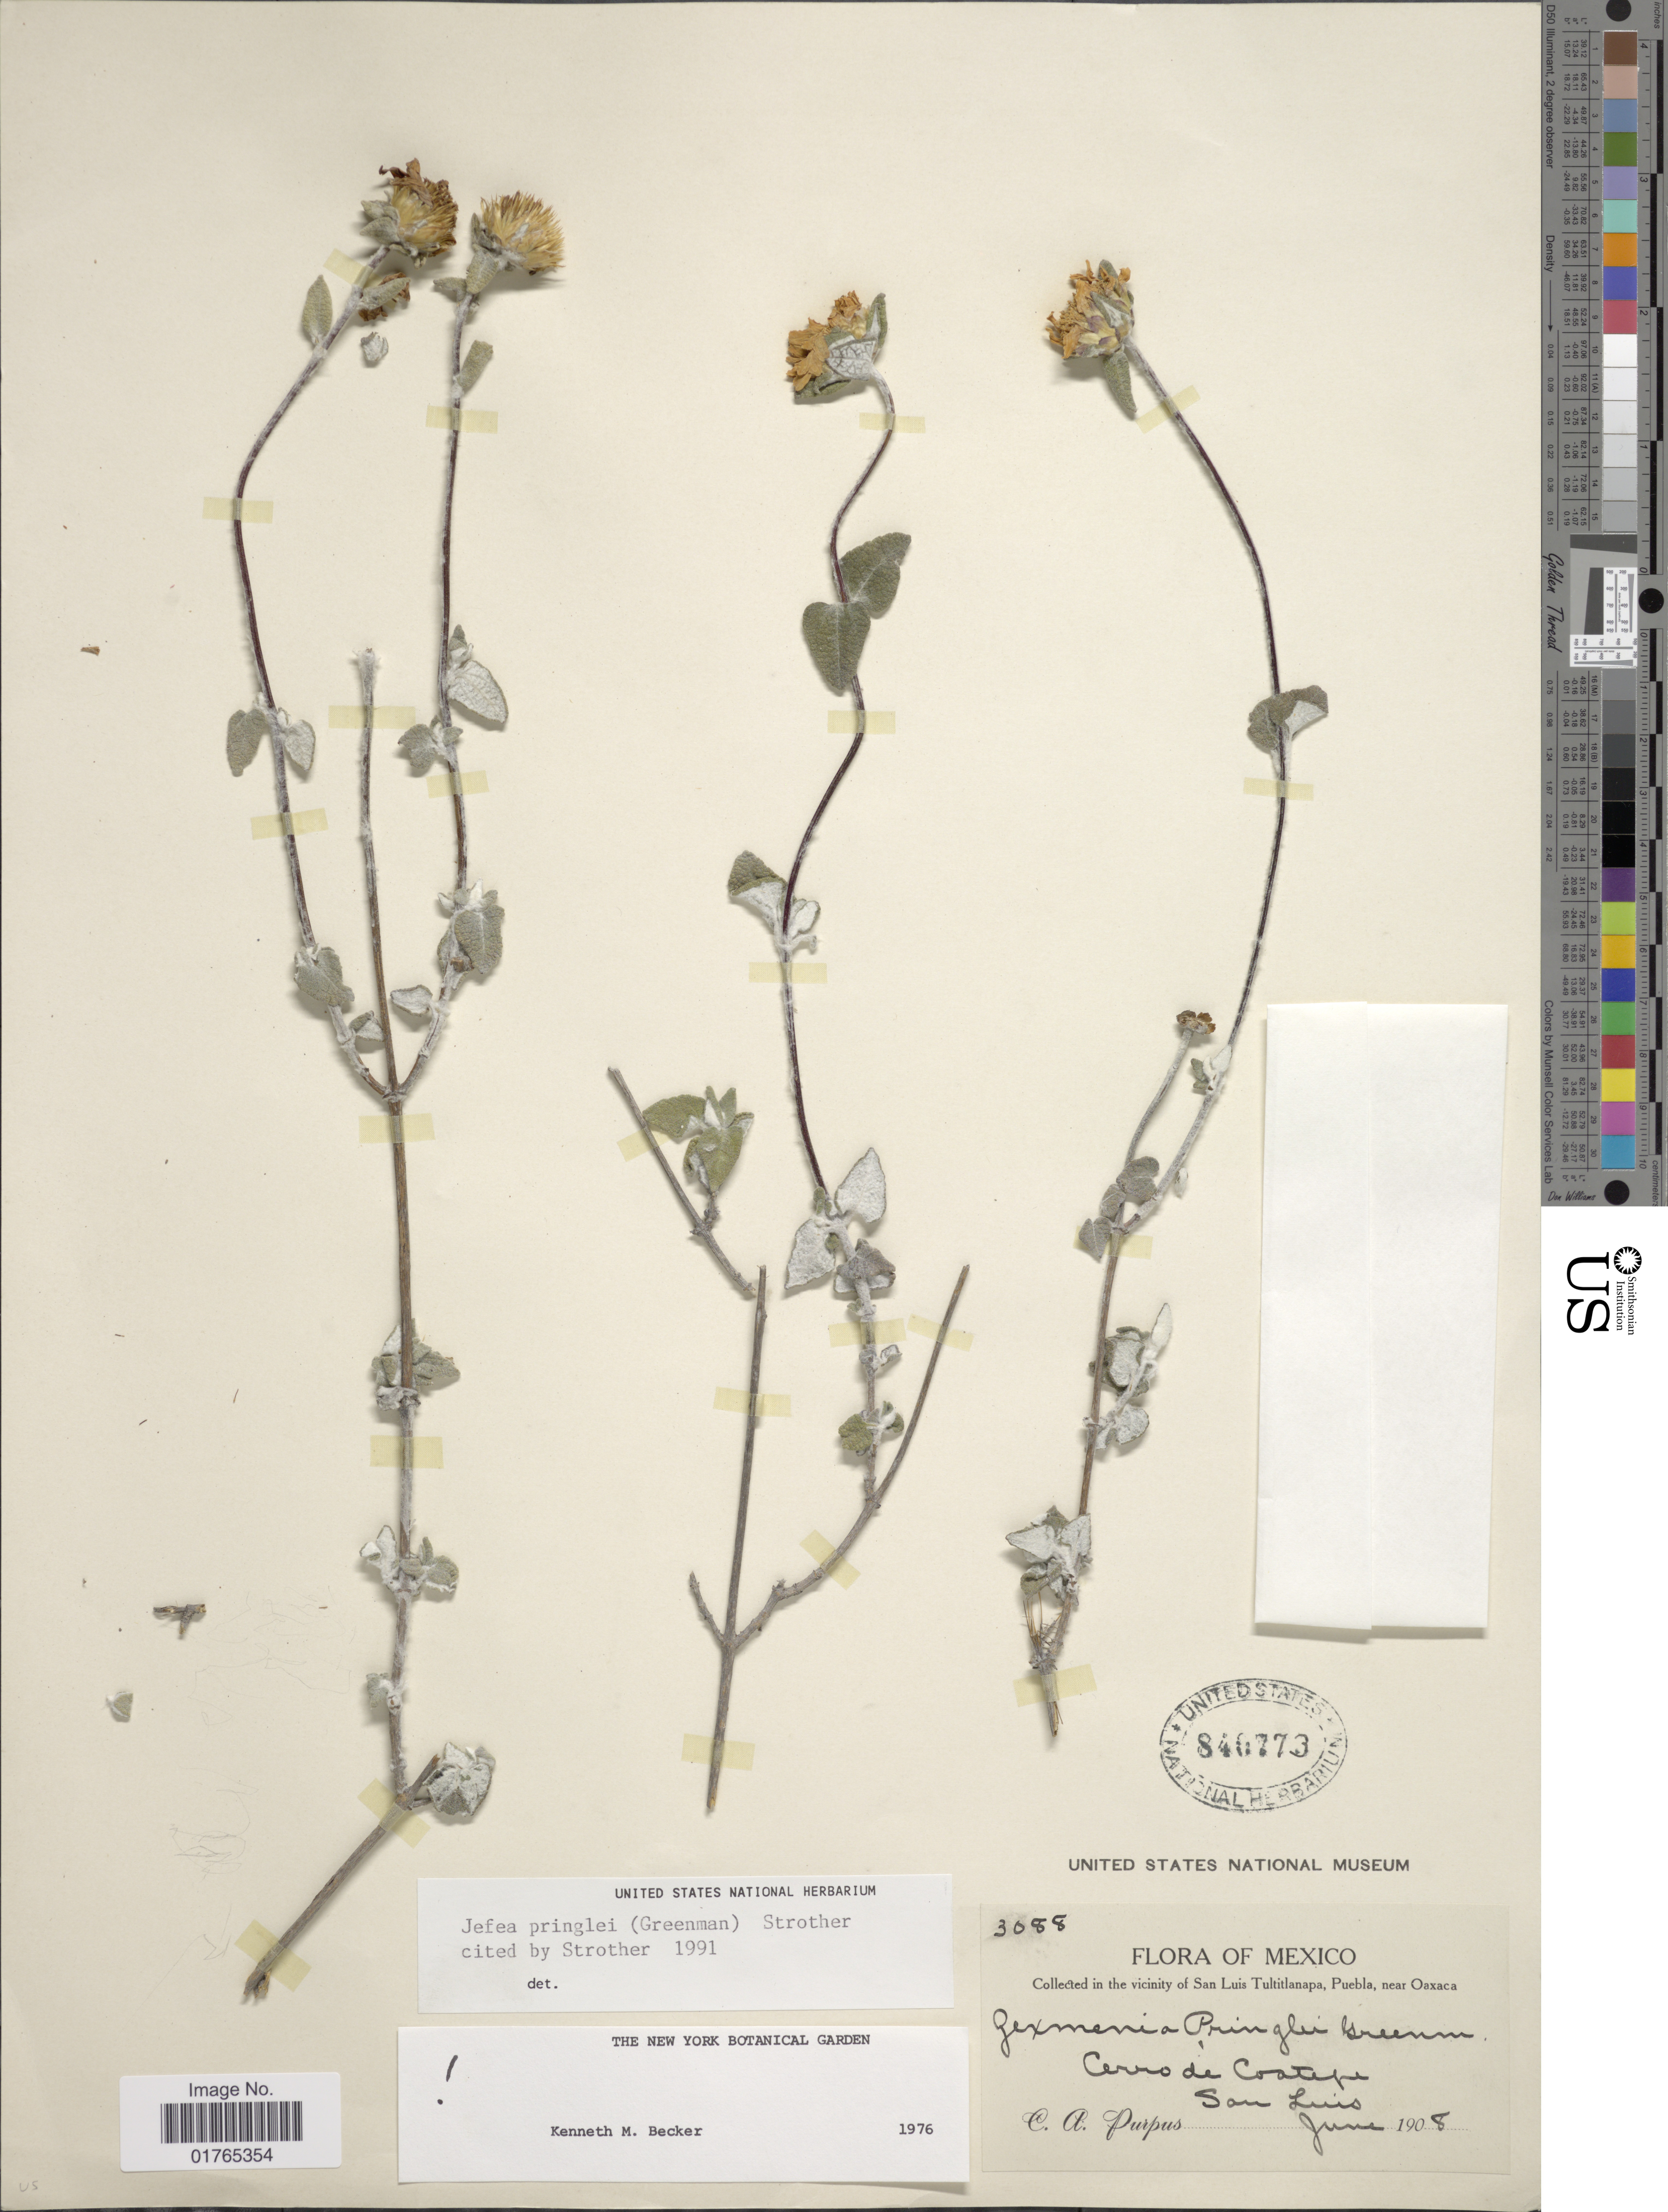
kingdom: Plantae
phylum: Tracheophyta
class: Magnoliopsida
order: Asterales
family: Asteraceae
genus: Jefea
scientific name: Jefea pringlei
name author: (Greenm.) Strother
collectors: C. A. Purpus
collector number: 3088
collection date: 1908-06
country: Mexico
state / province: Puebla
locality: Vicinity of San Luis Tultitlanapa, Puebla, near Oaxaca, Cerro de Coatepec, San Luis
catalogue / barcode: US 840773